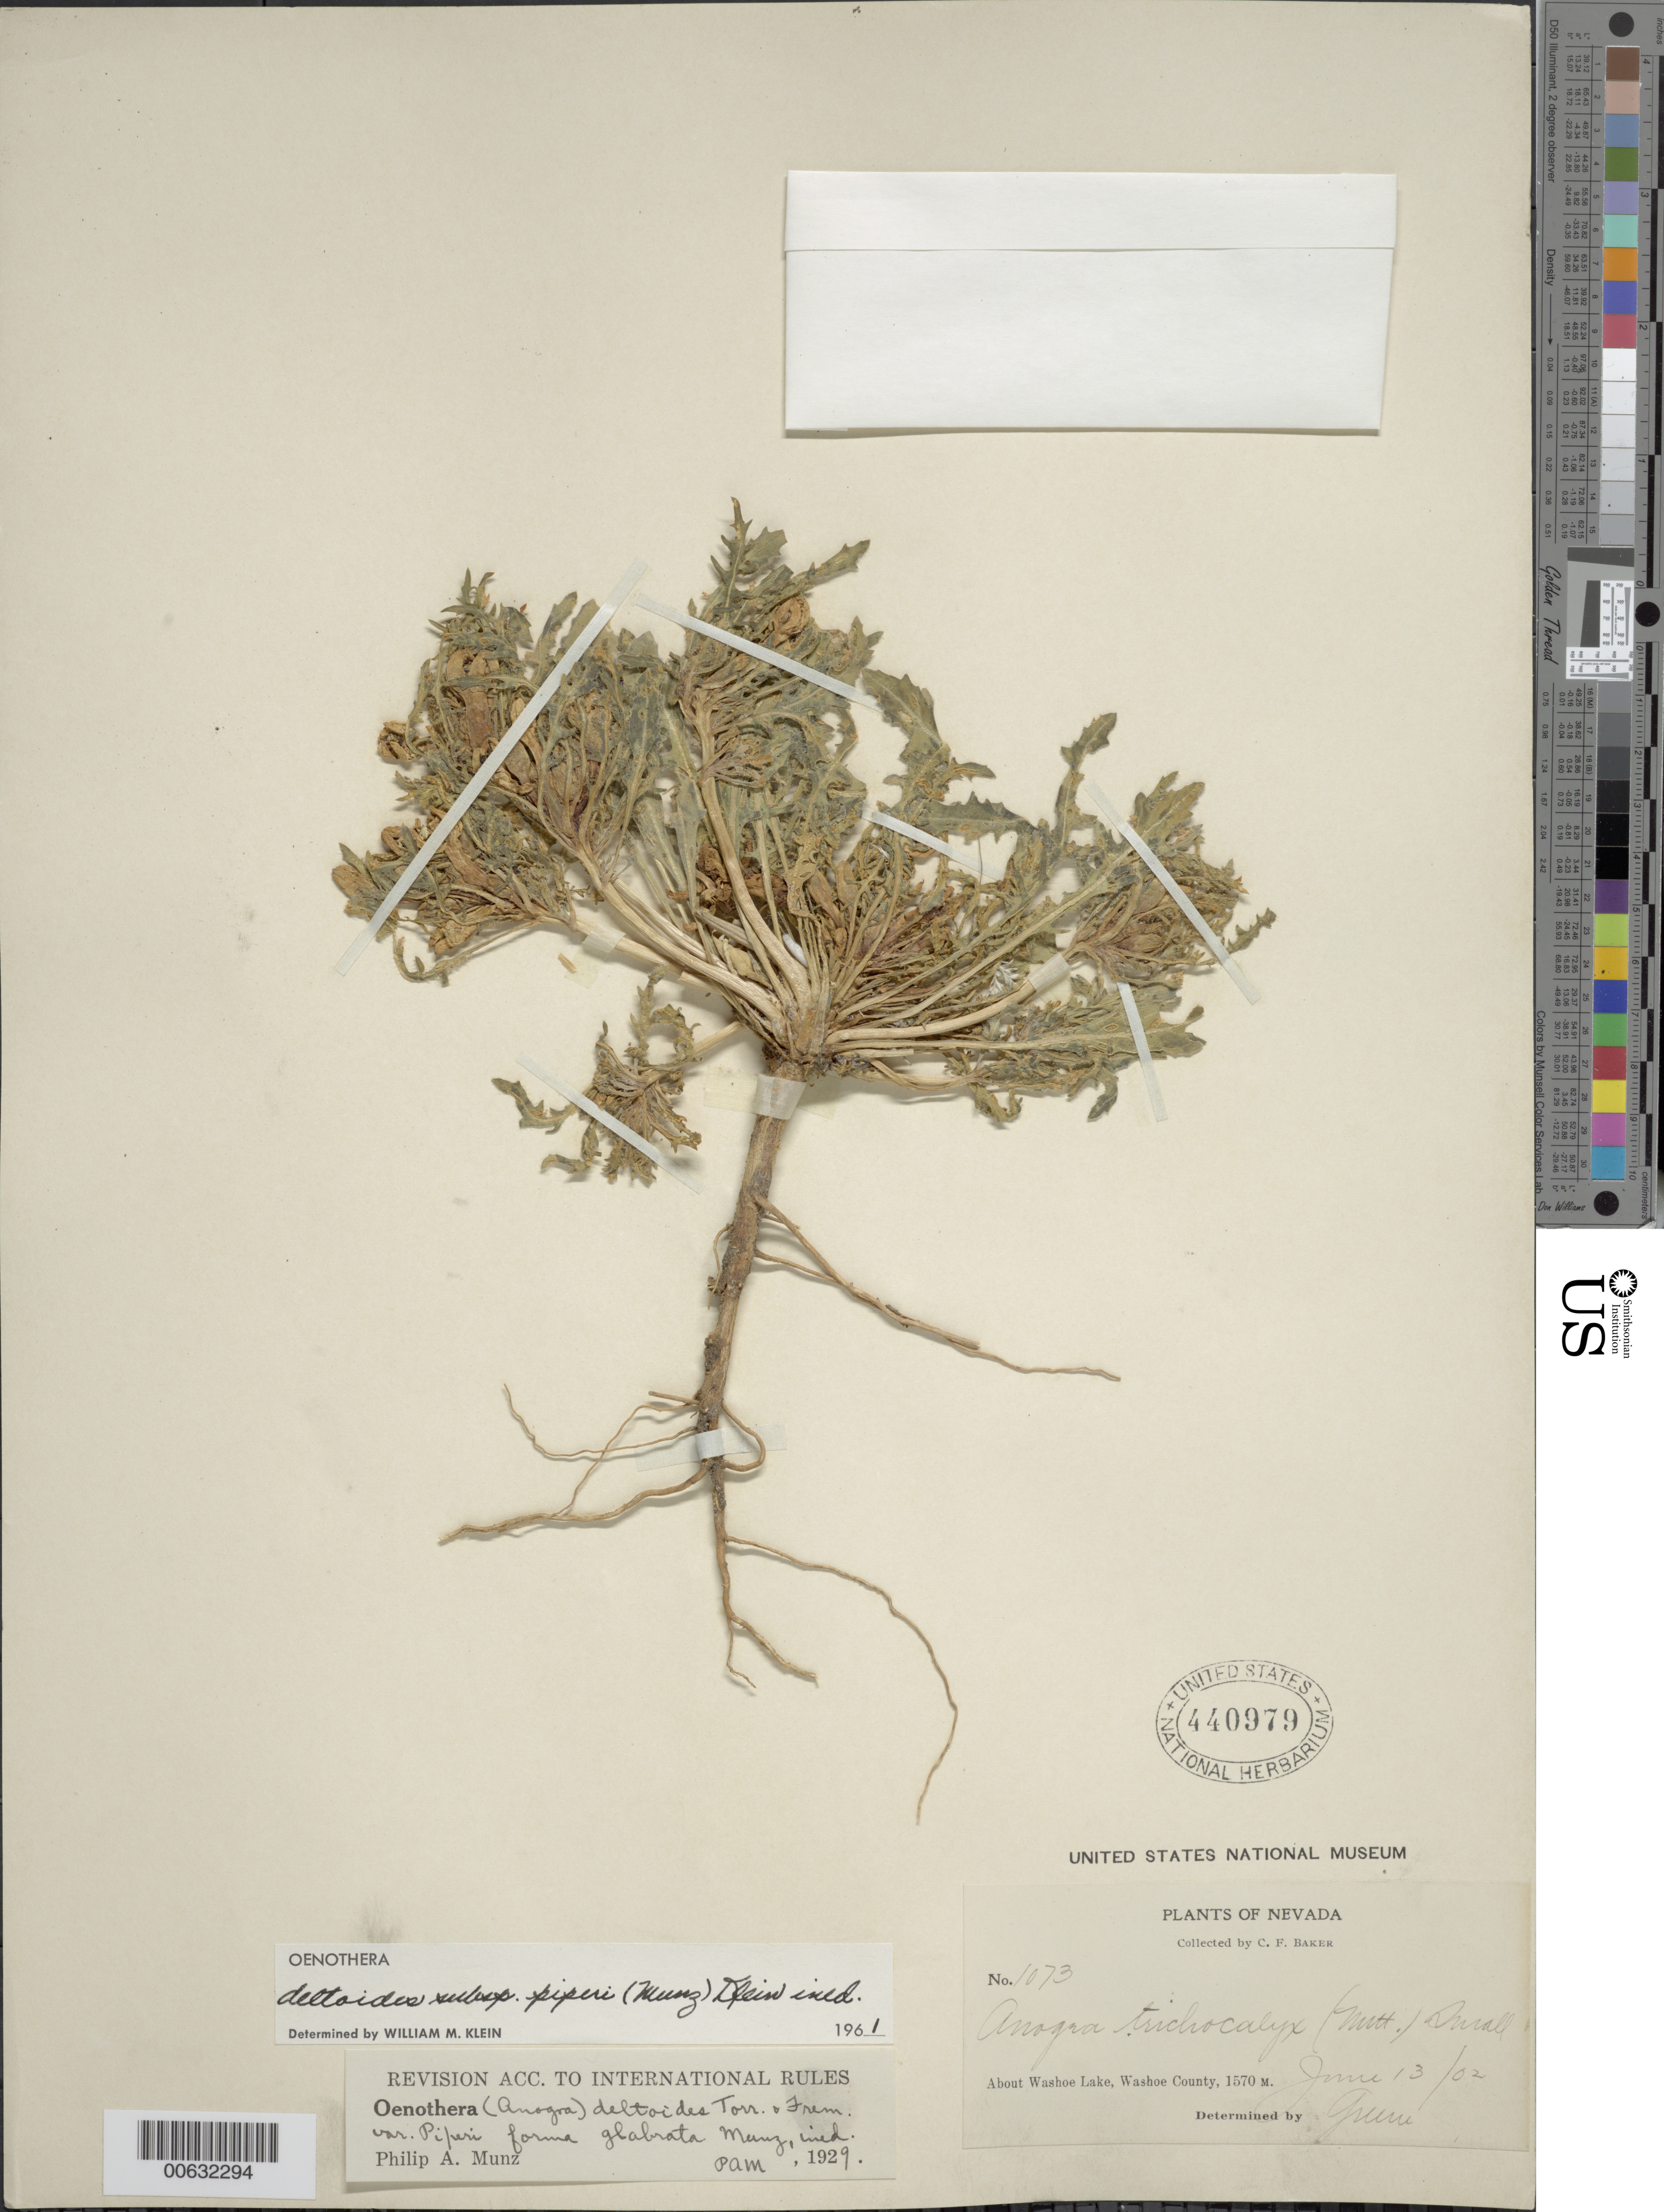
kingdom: Plantae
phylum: Tracheophyta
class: Magnoliopsida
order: Myrtales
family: Onagraceae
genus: Oenothera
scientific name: Oenothera deltoides subsp. piperi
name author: (Munz) W.M. Klein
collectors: C. F. Baker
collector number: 1073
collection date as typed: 13 Jun 1902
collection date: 1902-06-13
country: United States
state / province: Nevada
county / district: Washoe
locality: About Washoe Lake.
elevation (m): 1570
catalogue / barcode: US 440979